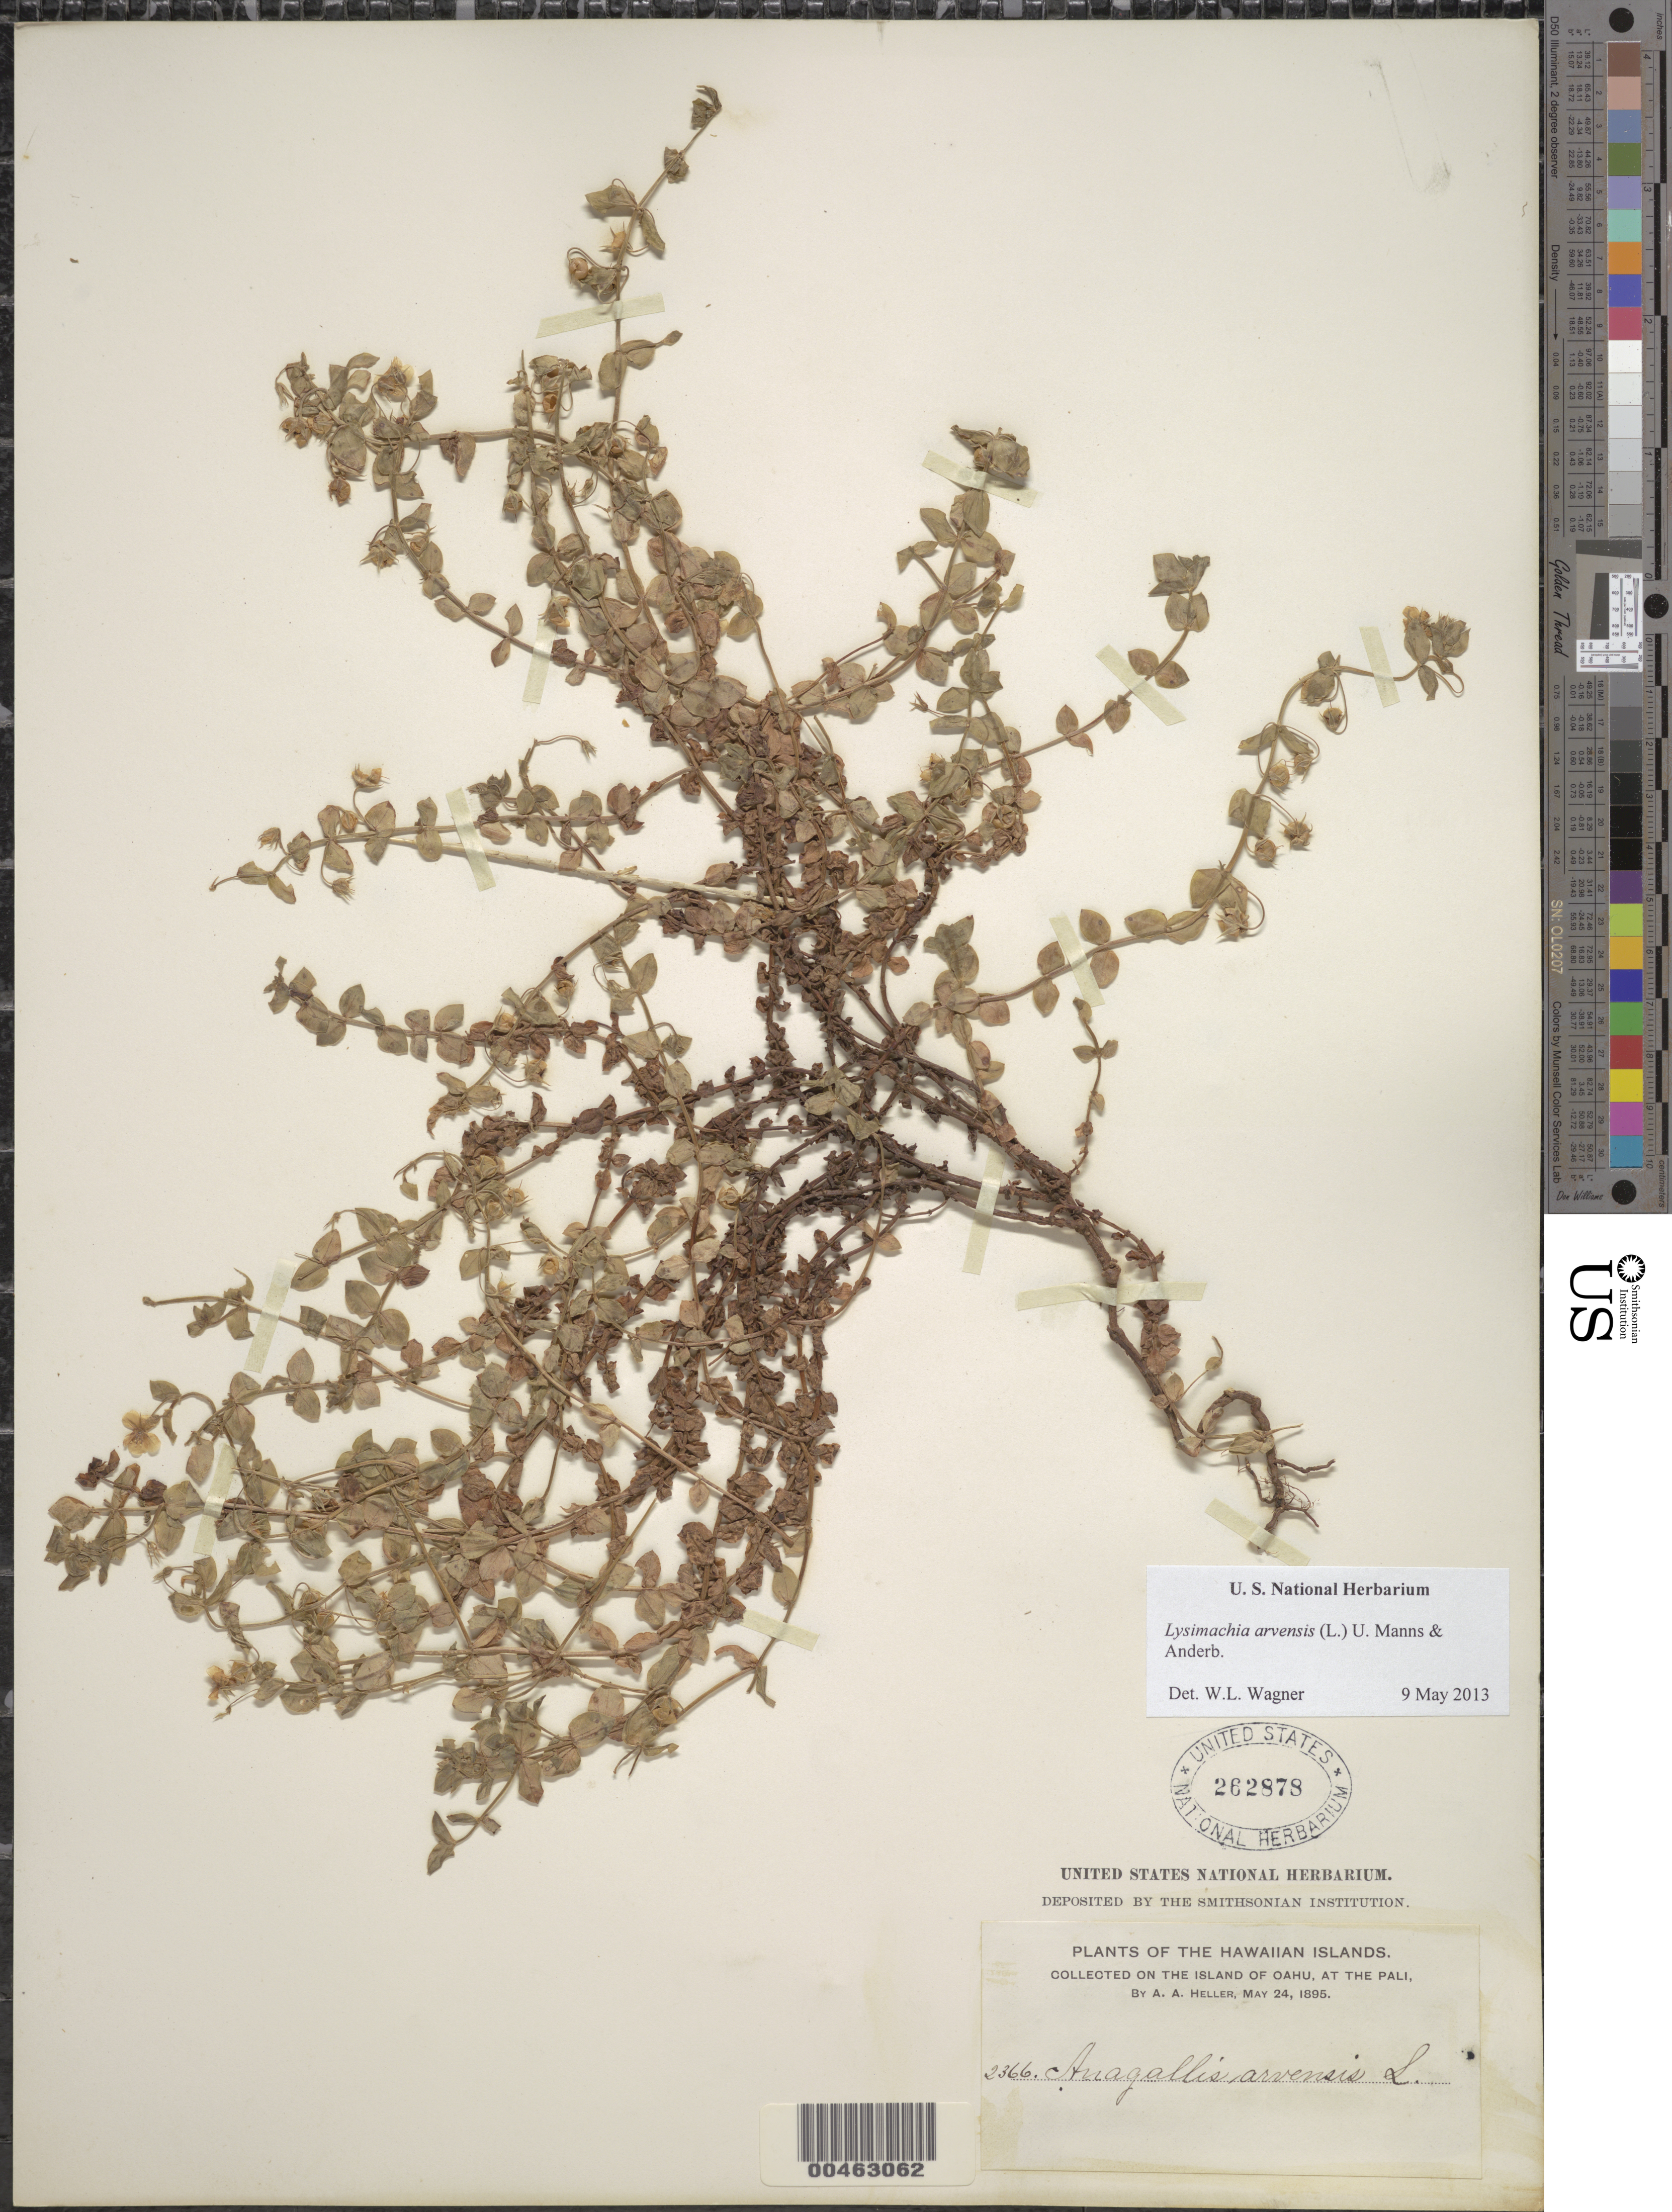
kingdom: Plantae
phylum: Tracheophyta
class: Magnoliopsida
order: Ericales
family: Primulaceae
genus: Lysimachia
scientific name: Lysimachia arvensis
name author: (L.) U. Manns & Anderb.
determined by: Wagner, W. L., (BOT), Smithsonian Institution - National Museum of Natural History (UNITED STATES)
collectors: A. A. Heller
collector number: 2366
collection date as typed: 24 May 1895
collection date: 1895-05-24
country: United States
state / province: Hawaii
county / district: Honolulu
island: Oahu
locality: At the Pali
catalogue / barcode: US 262878